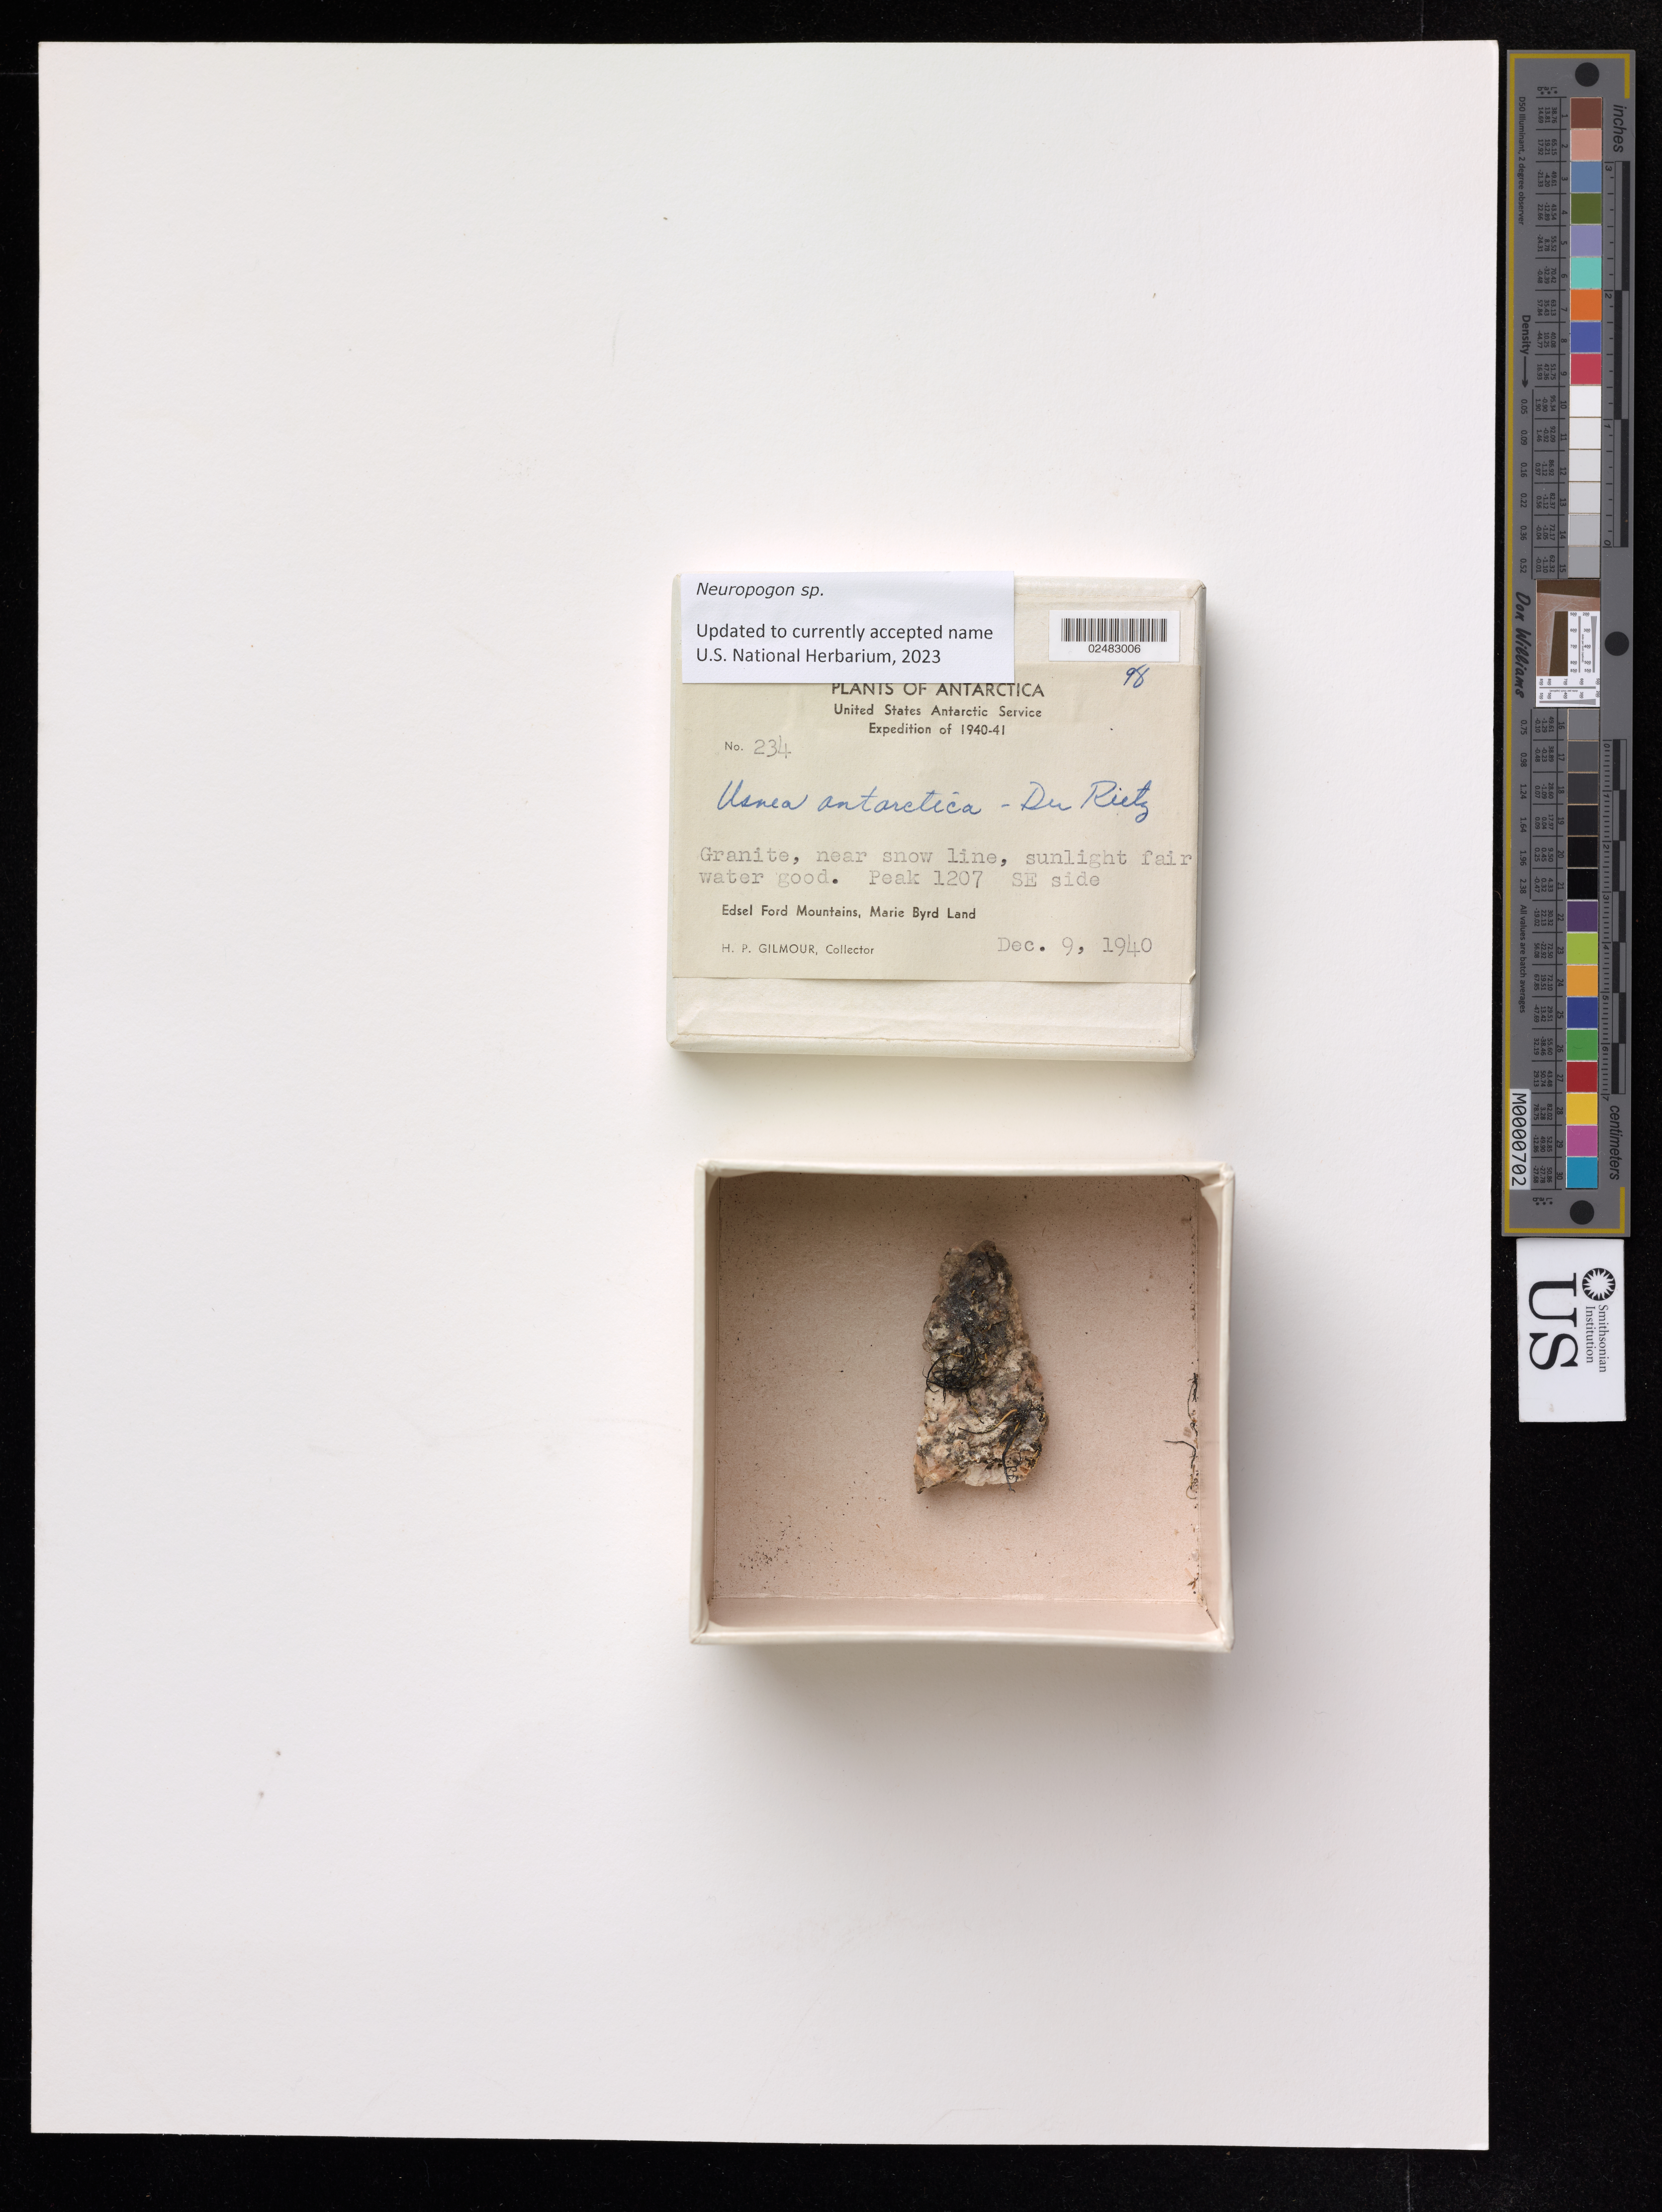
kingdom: Fungi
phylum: Ascomycota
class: Lecanoromycetes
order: Lecanorales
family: Parmeliaceae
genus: Neuropogon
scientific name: Neuropogon sp.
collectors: H. Gilmour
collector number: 234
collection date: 1940-12-09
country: Antarctica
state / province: Marie Byrd Land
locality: SE side Peak 1207, Edsel Ford Mts.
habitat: Granite, near snow line, sunlight fair water good.